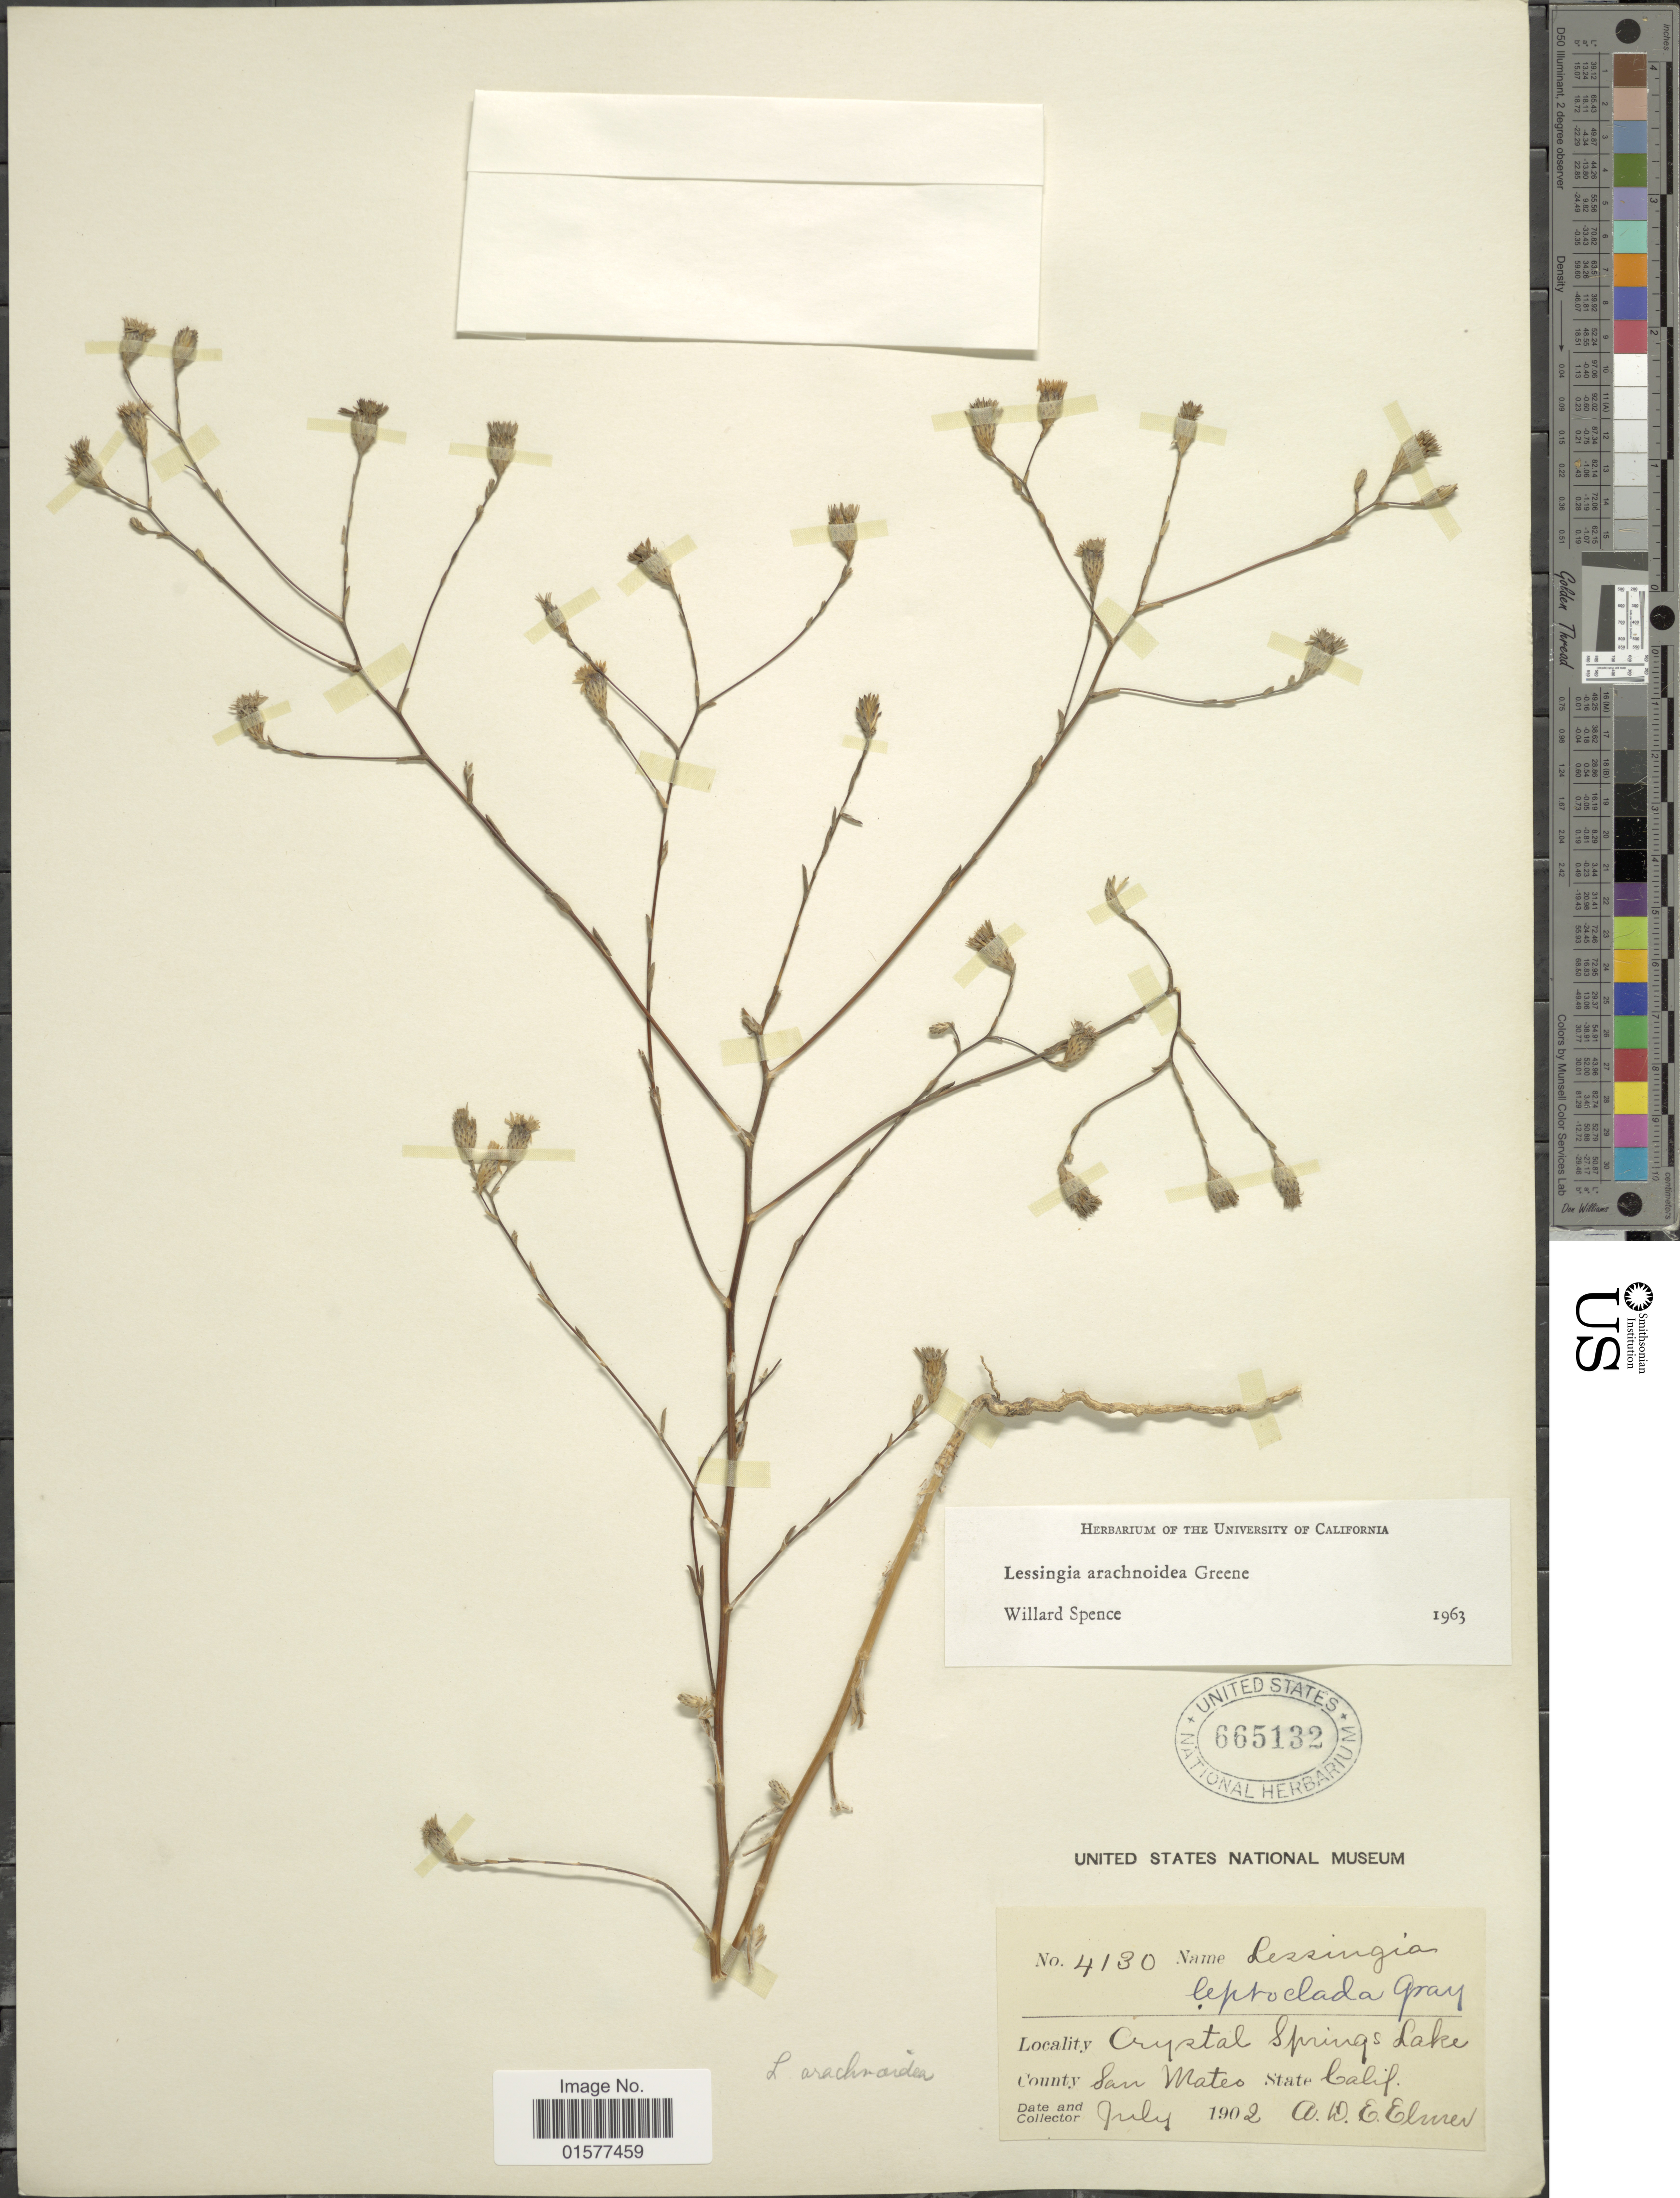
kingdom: Plantae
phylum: Tracheophyta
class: Magnoliopsida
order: Asterales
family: Asteraceae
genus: Lessingia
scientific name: Lessingia arachnoidea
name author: Greene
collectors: A. D. E. Elmer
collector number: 4130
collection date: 1902-07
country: United States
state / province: California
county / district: San Mateo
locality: Crystal Springs lake, County San Mateo, State Calif.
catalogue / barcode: US 665132